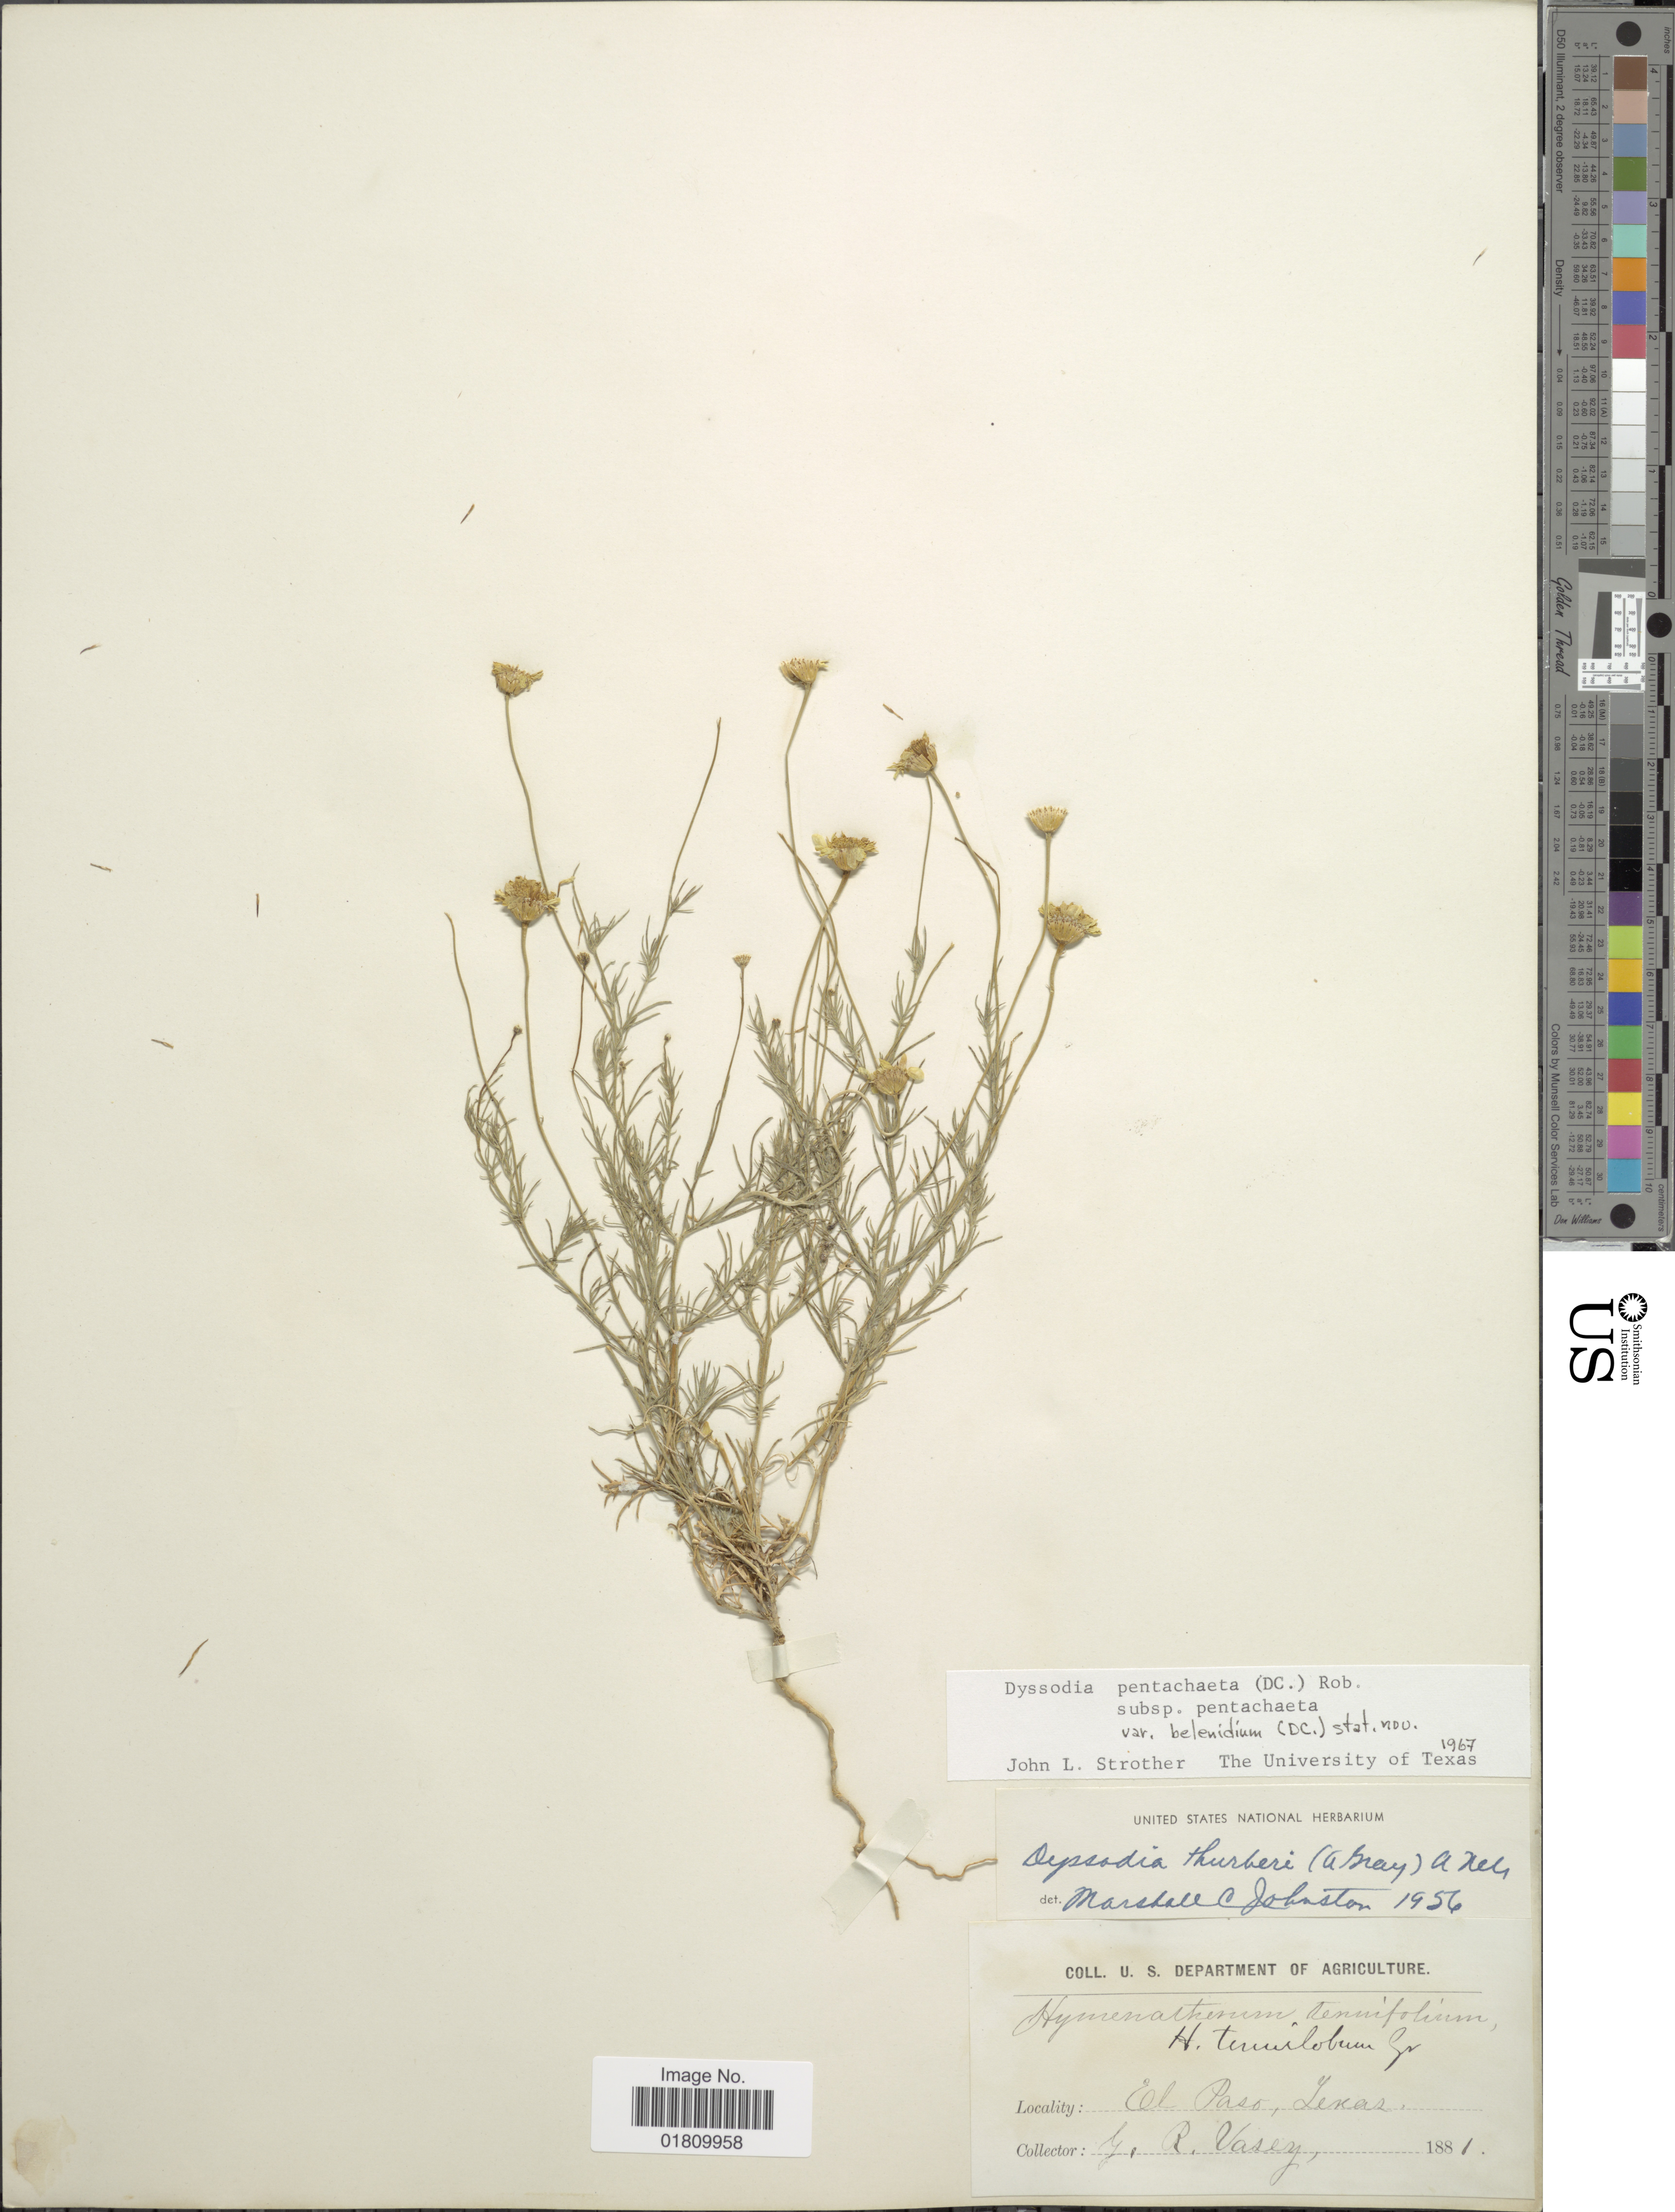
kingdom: Plantae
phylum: Tracheophyta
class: Magnoliopsida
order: Asterales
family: Asteraceae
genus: Thymophylla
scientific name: Thymophylla pentachaeta var. belenidium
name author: (DC.) Strother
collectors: G. R. Vasey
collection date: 1881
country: United States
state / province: Texas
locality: El Paso